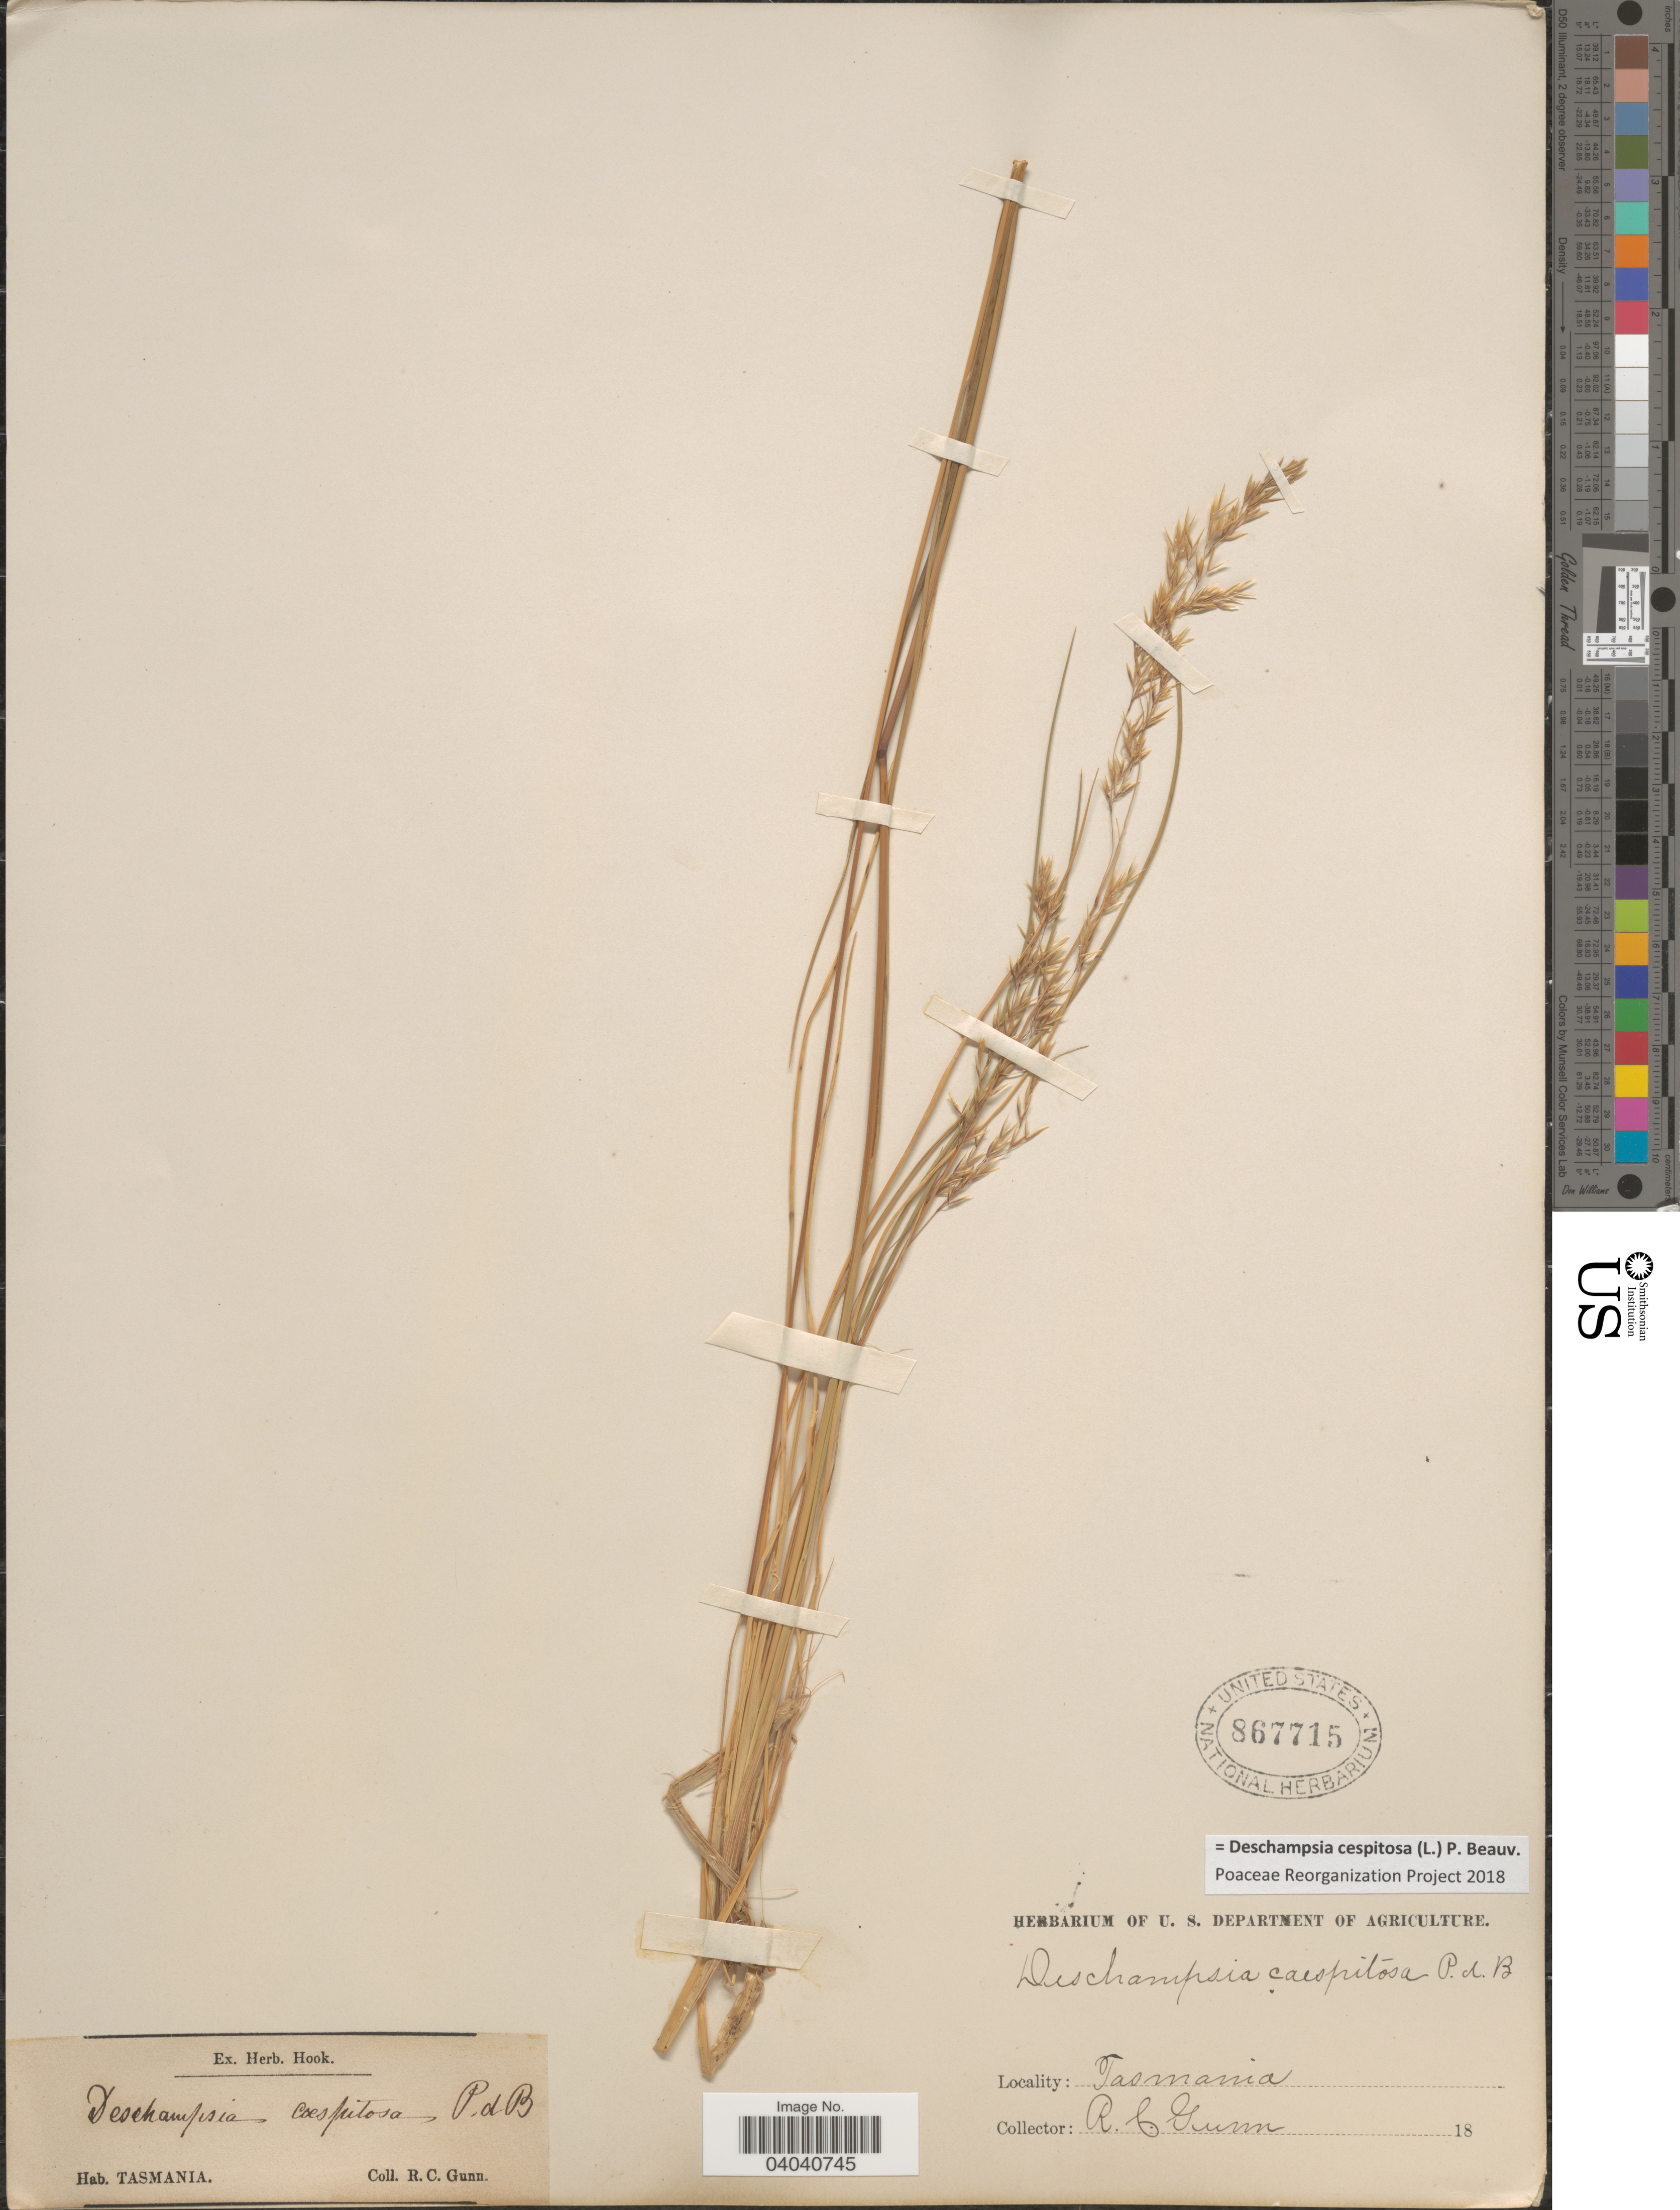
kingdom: Plantae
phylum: Tracheophyta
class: Liliopsida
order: Poales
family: Poaceae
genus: Deschampsia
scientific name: Deschampsia cespitosa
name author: (L.) P. Beauv.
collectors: R. Gunn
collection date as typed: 18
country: Australia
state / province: Tasmania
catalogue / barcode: US 867715